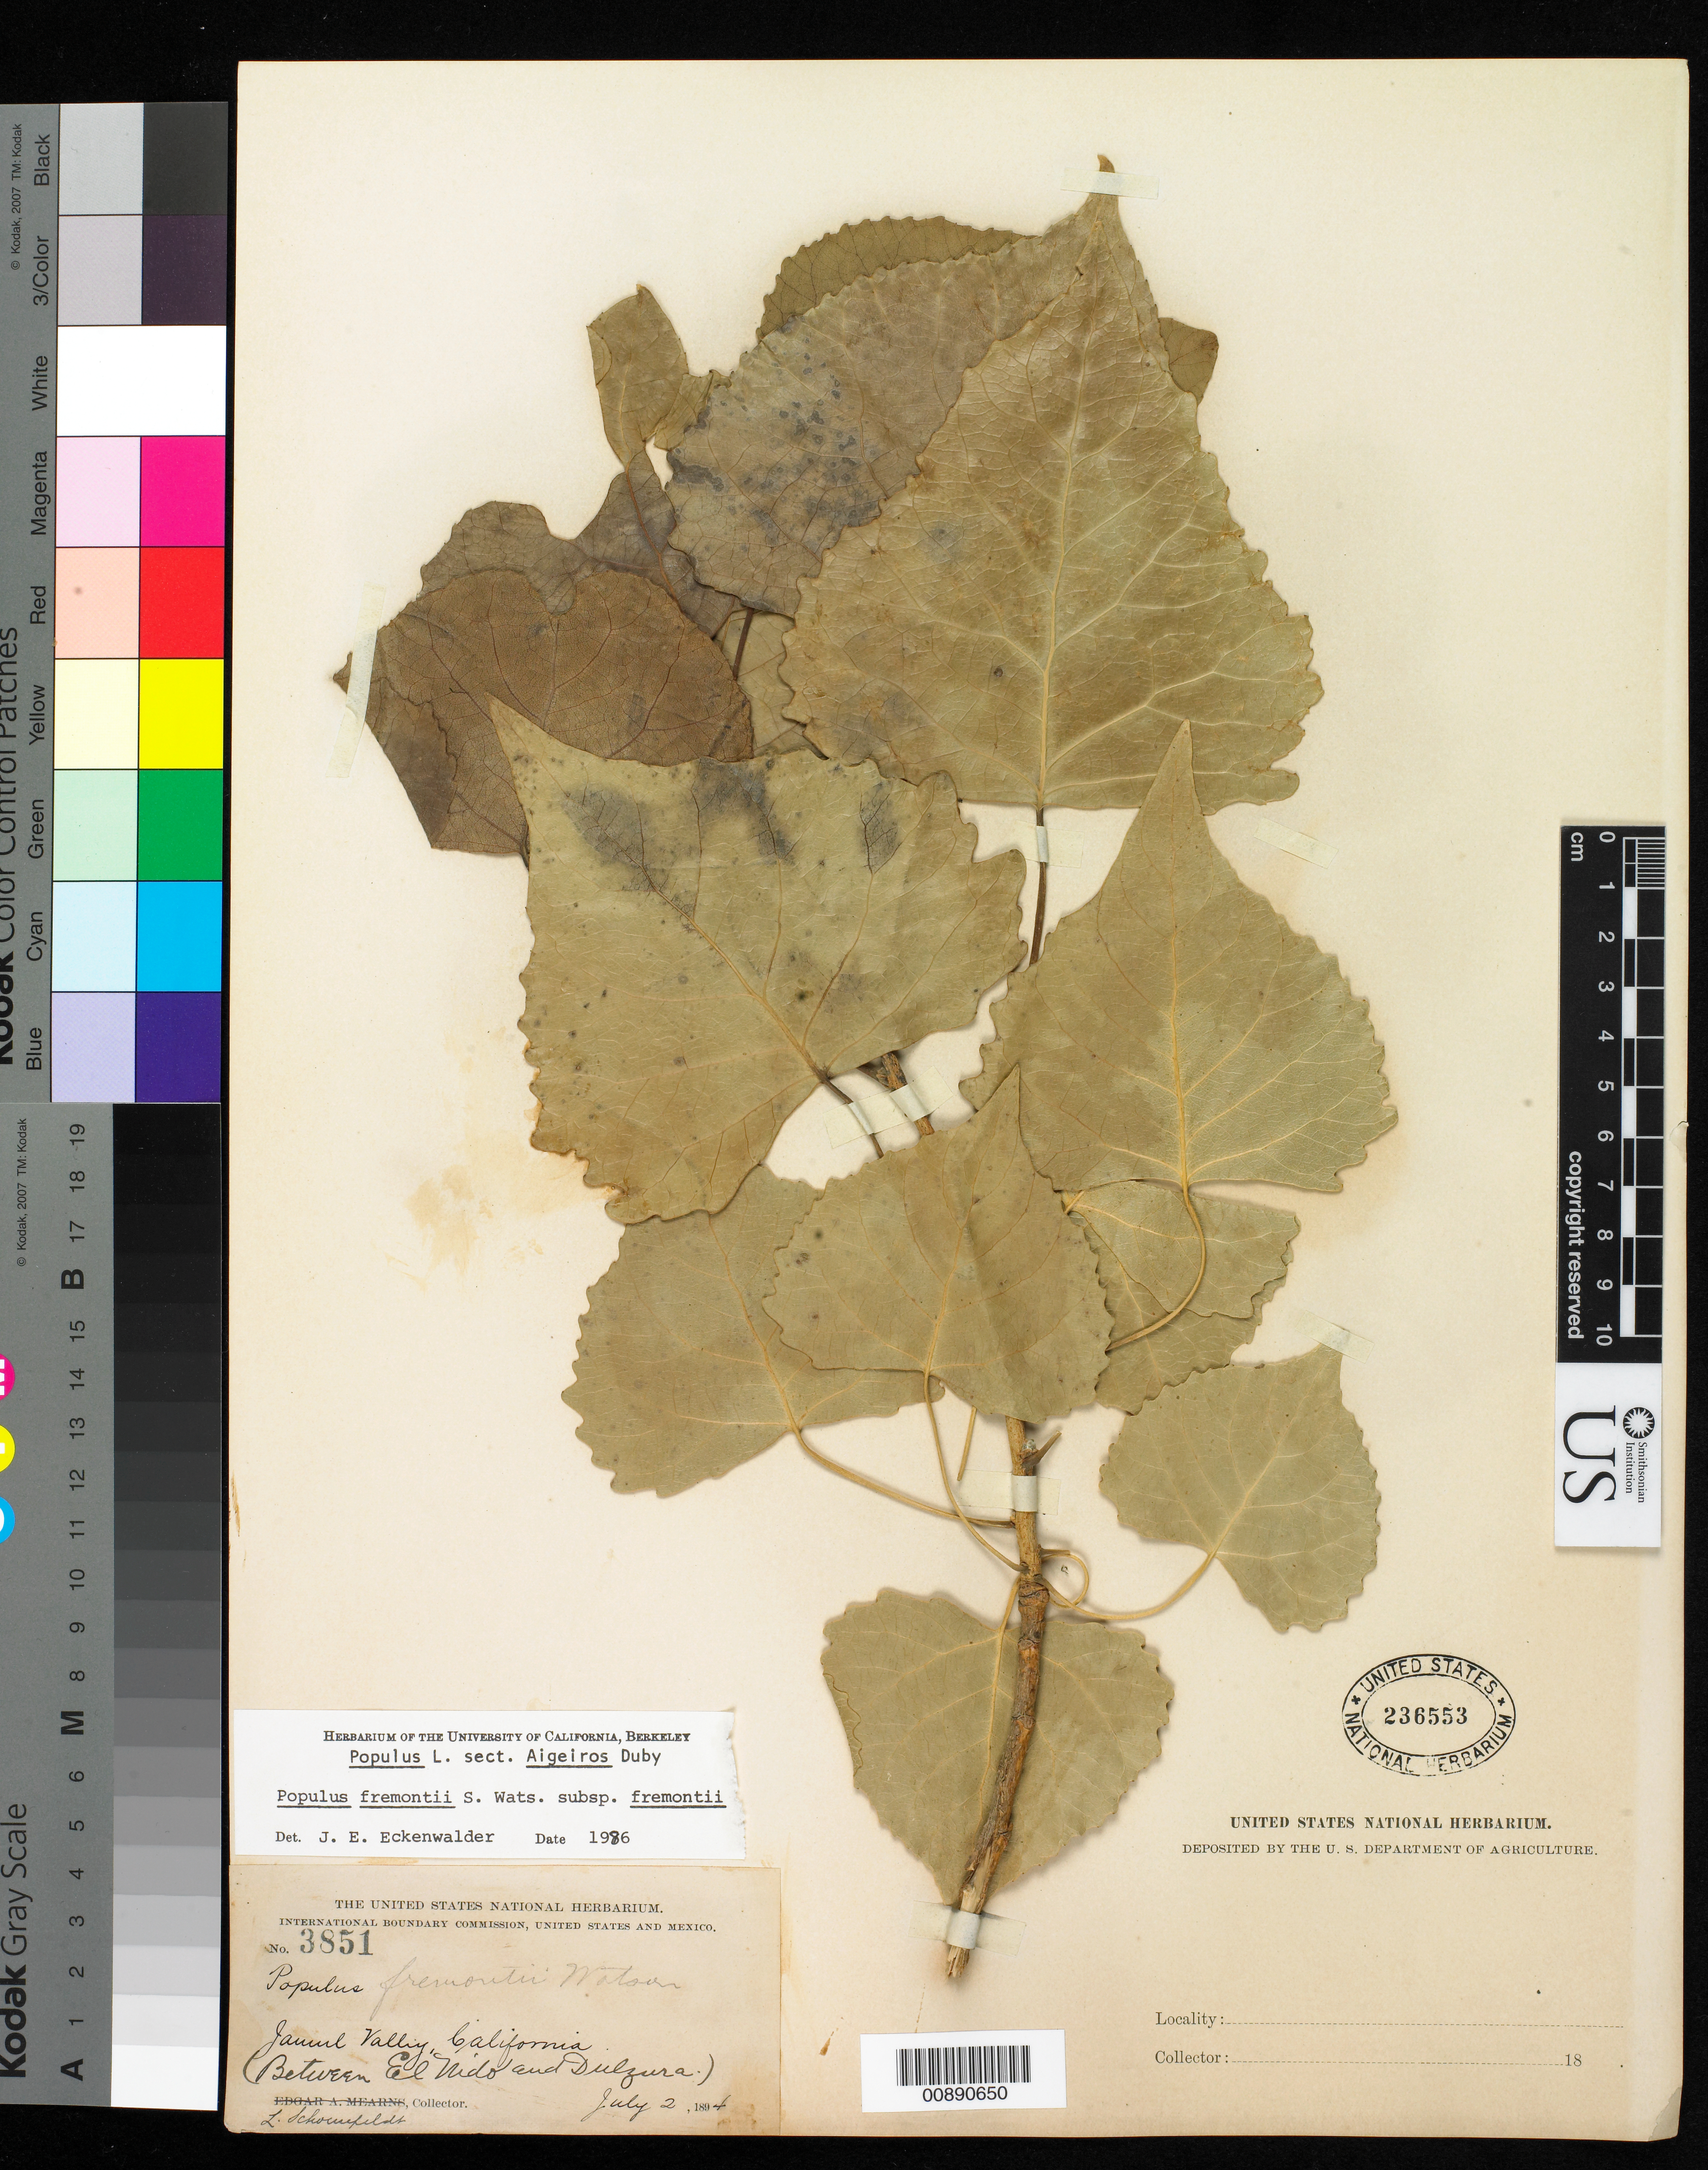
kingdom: Plantae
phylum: Tracheophyta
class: Magnoliopsida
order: Malpighiales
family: Salicaceae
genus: Populus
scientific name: Populus fremontii subsp. fremontii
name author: S. Watson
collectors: L. Schoenfeldt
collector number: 3851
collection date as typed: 02 Jul 1894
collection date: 1894-07-02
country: United States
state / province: California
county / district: San Diego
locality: Jamul Valley, California (between El Nido and Dulzura).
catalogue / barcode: US 236553